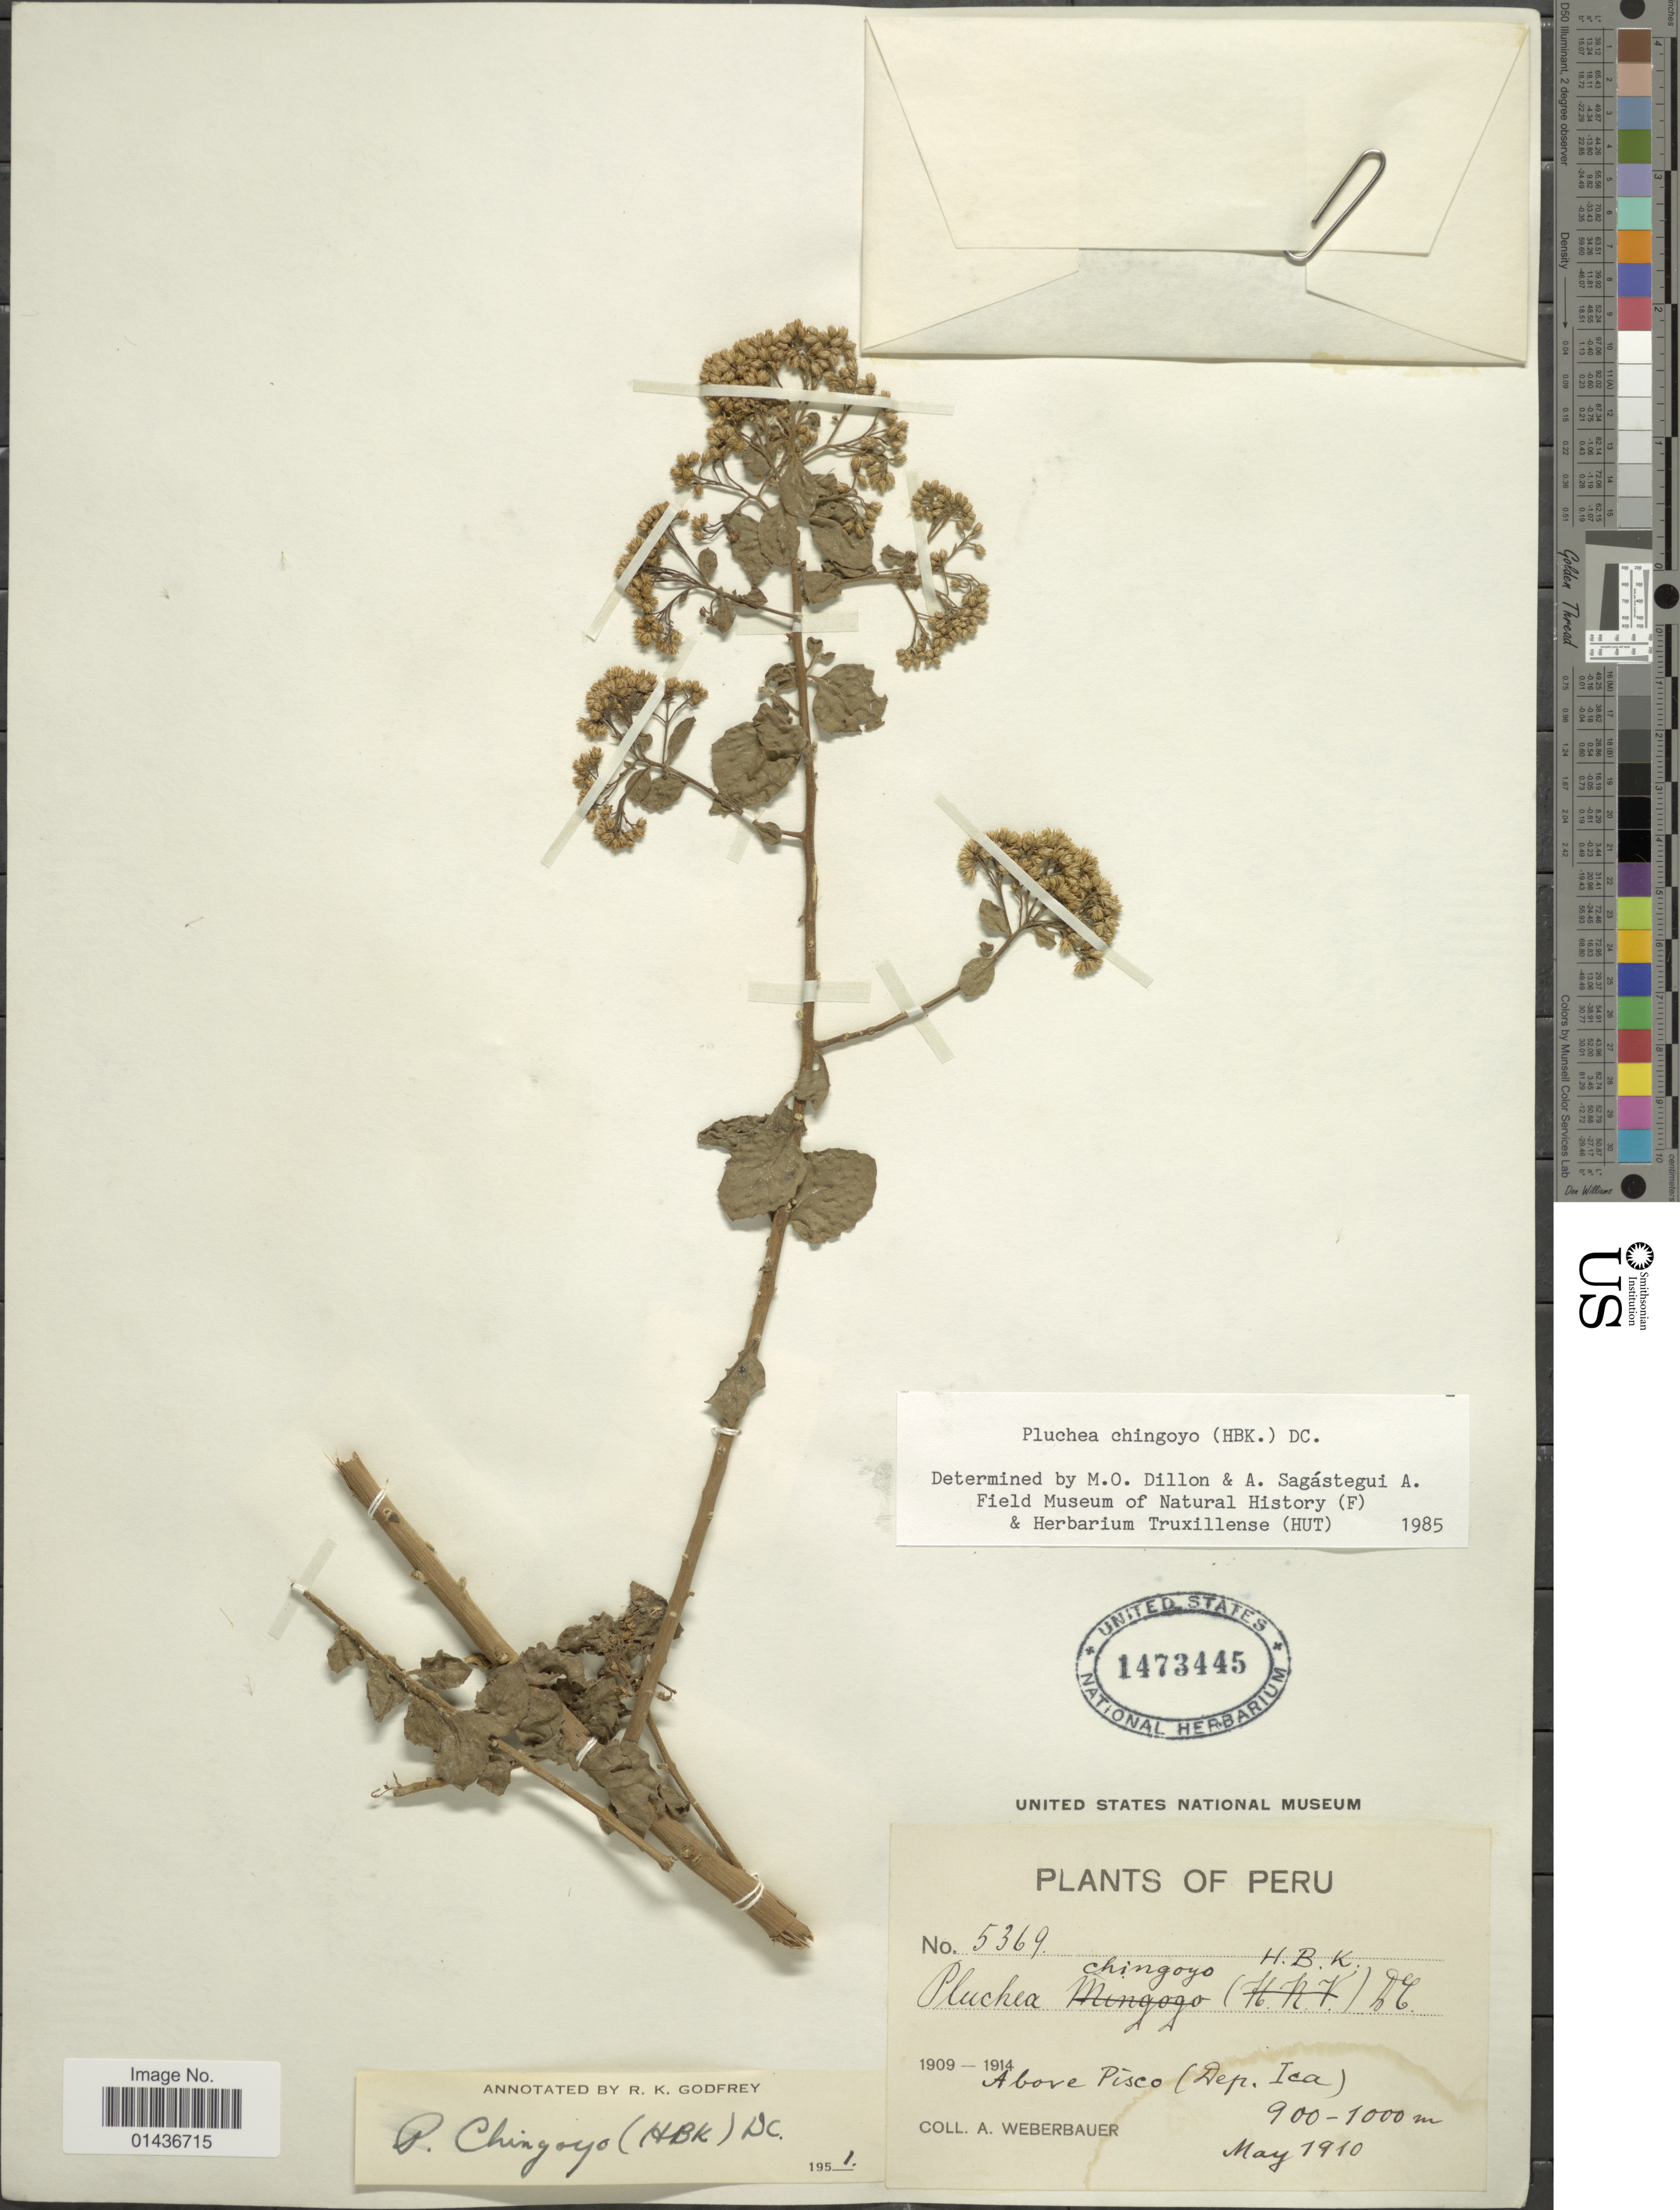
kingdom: Plantae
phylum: Tracheophyta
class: Magnoliopsida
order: Asterales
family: Asteraceae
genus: Pluchea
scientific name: Pluchea chingoyo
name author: DC.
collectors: A. Weberbauer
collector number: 5369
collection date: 1910-05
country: Peru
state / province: Ica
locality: Above Pisco (Dep. Ica)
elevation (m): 900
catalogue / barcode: US 1473445